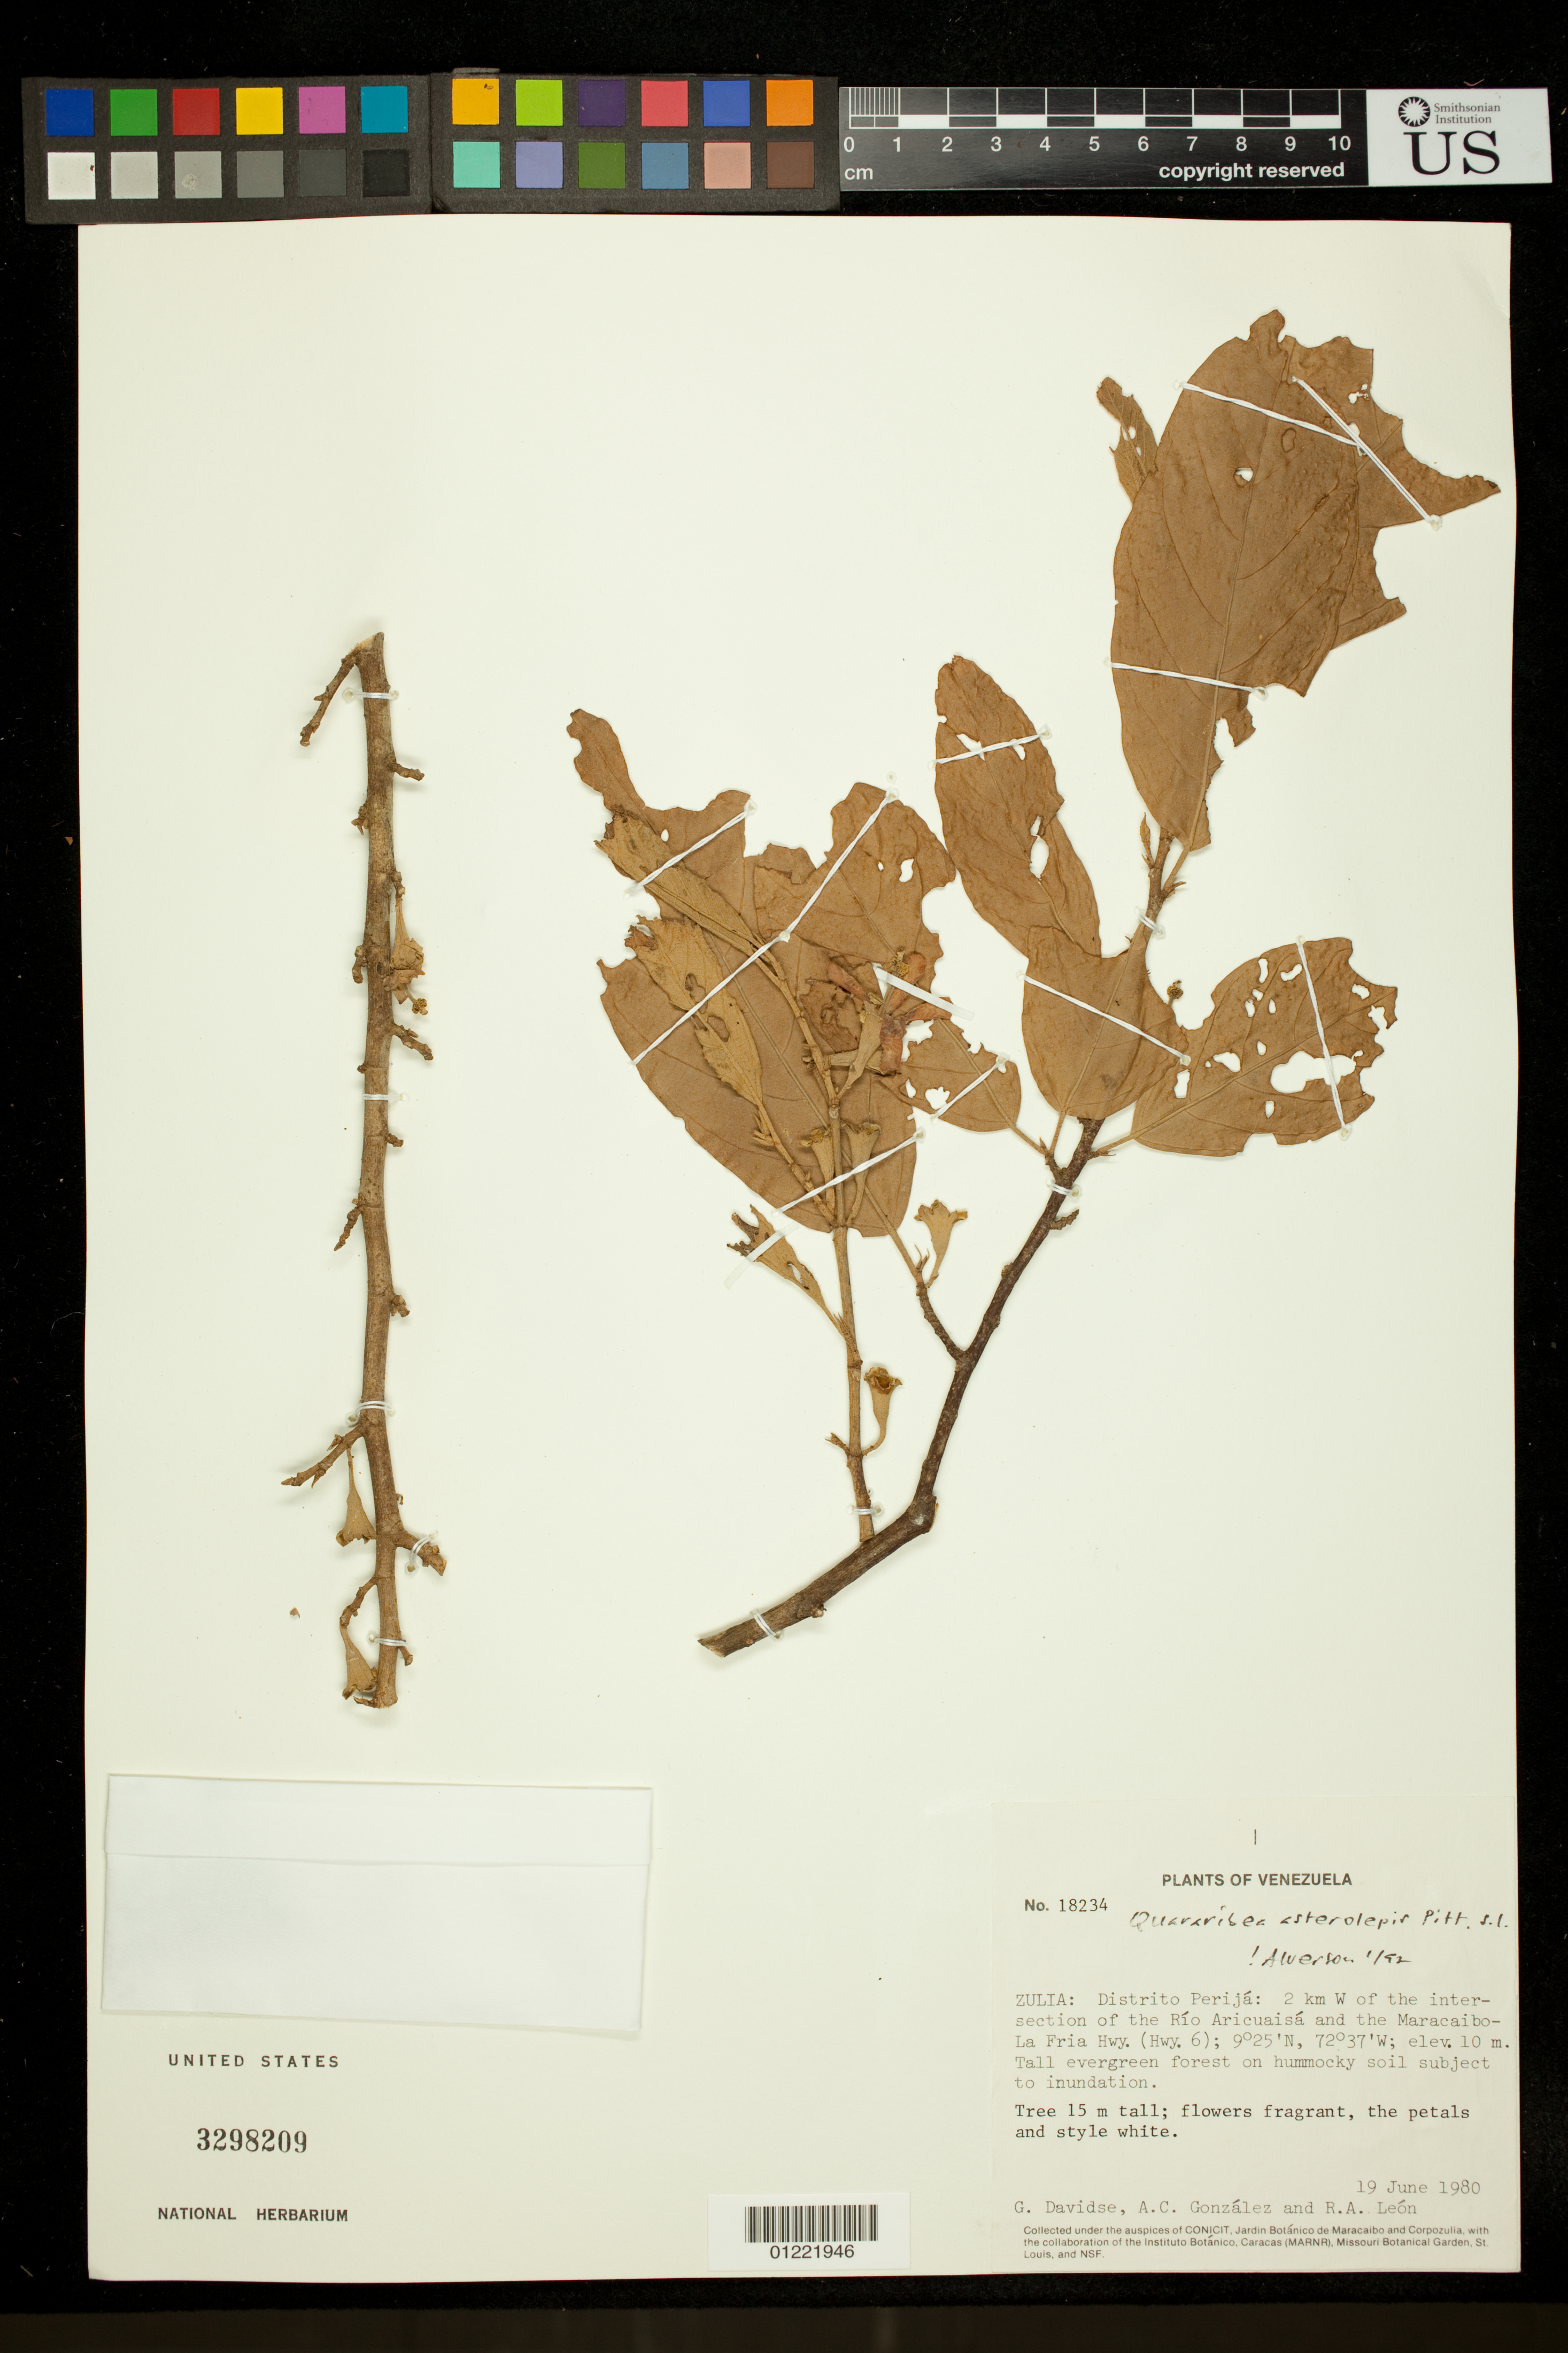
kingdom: Plantae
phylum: Tracheophyta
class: Magnoliopsida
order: Malvales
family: Malvaceae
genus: Quararibea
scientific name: Quararibea asterolepis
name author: Pittier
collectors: G. Davidse, A. C. González & R. A. León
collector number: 18234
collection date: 1980-06-19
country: Venezuela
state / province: Zulia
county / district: Machiques de Perijá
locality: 2 km W of the intersection of the Rio Aricuaisa and the Maracaibo-La Fria Hwy. (Hwy. 6); tall evergreen forest on hummocky soil subject to inundation.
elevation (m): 10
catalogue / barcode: US 3298209